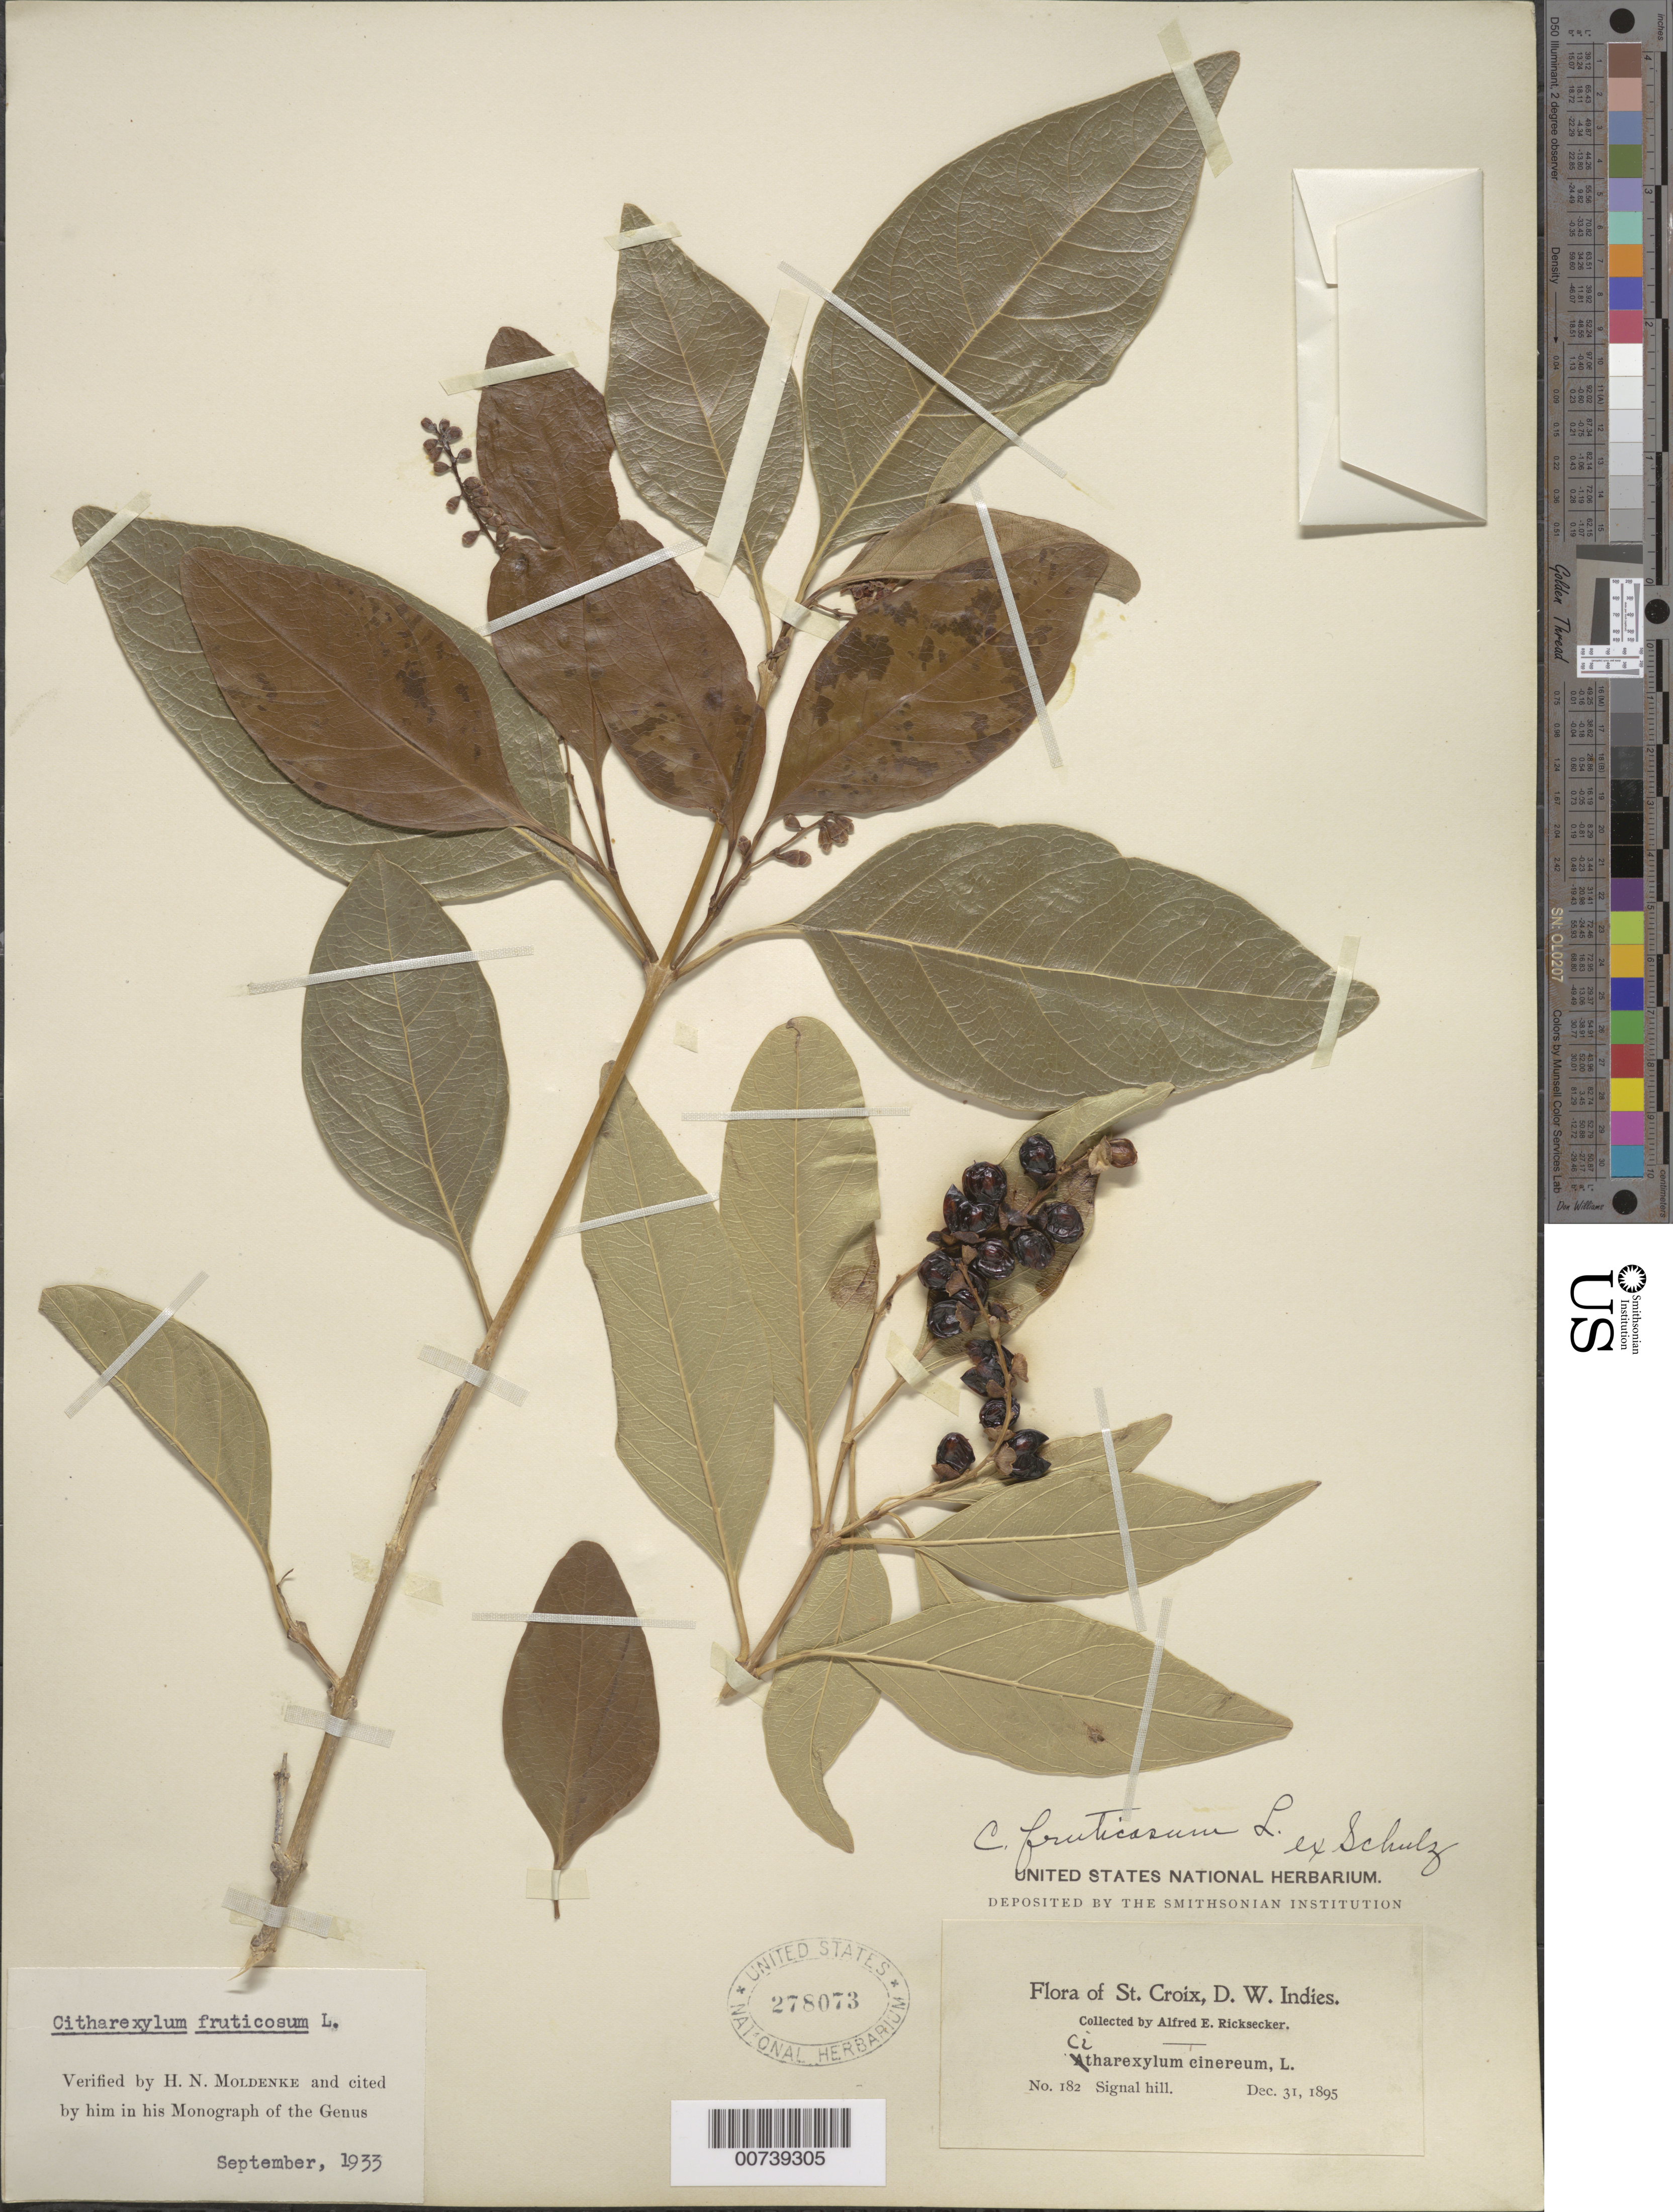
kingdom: Plantae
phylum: Tracheophyta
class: Magnoliopsida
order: Lamiales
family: Verbenaceae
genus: Citharexylum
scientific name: Citharexylum spinosum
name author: L.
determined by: Moldenke, H. N.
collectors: A. E. Ricksecker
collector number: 182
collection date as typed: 31 Dec 1895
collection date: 1895-12-31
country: U.S. Virgin Islands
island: St. Croix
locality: Signal Hill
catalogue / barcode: US 278073